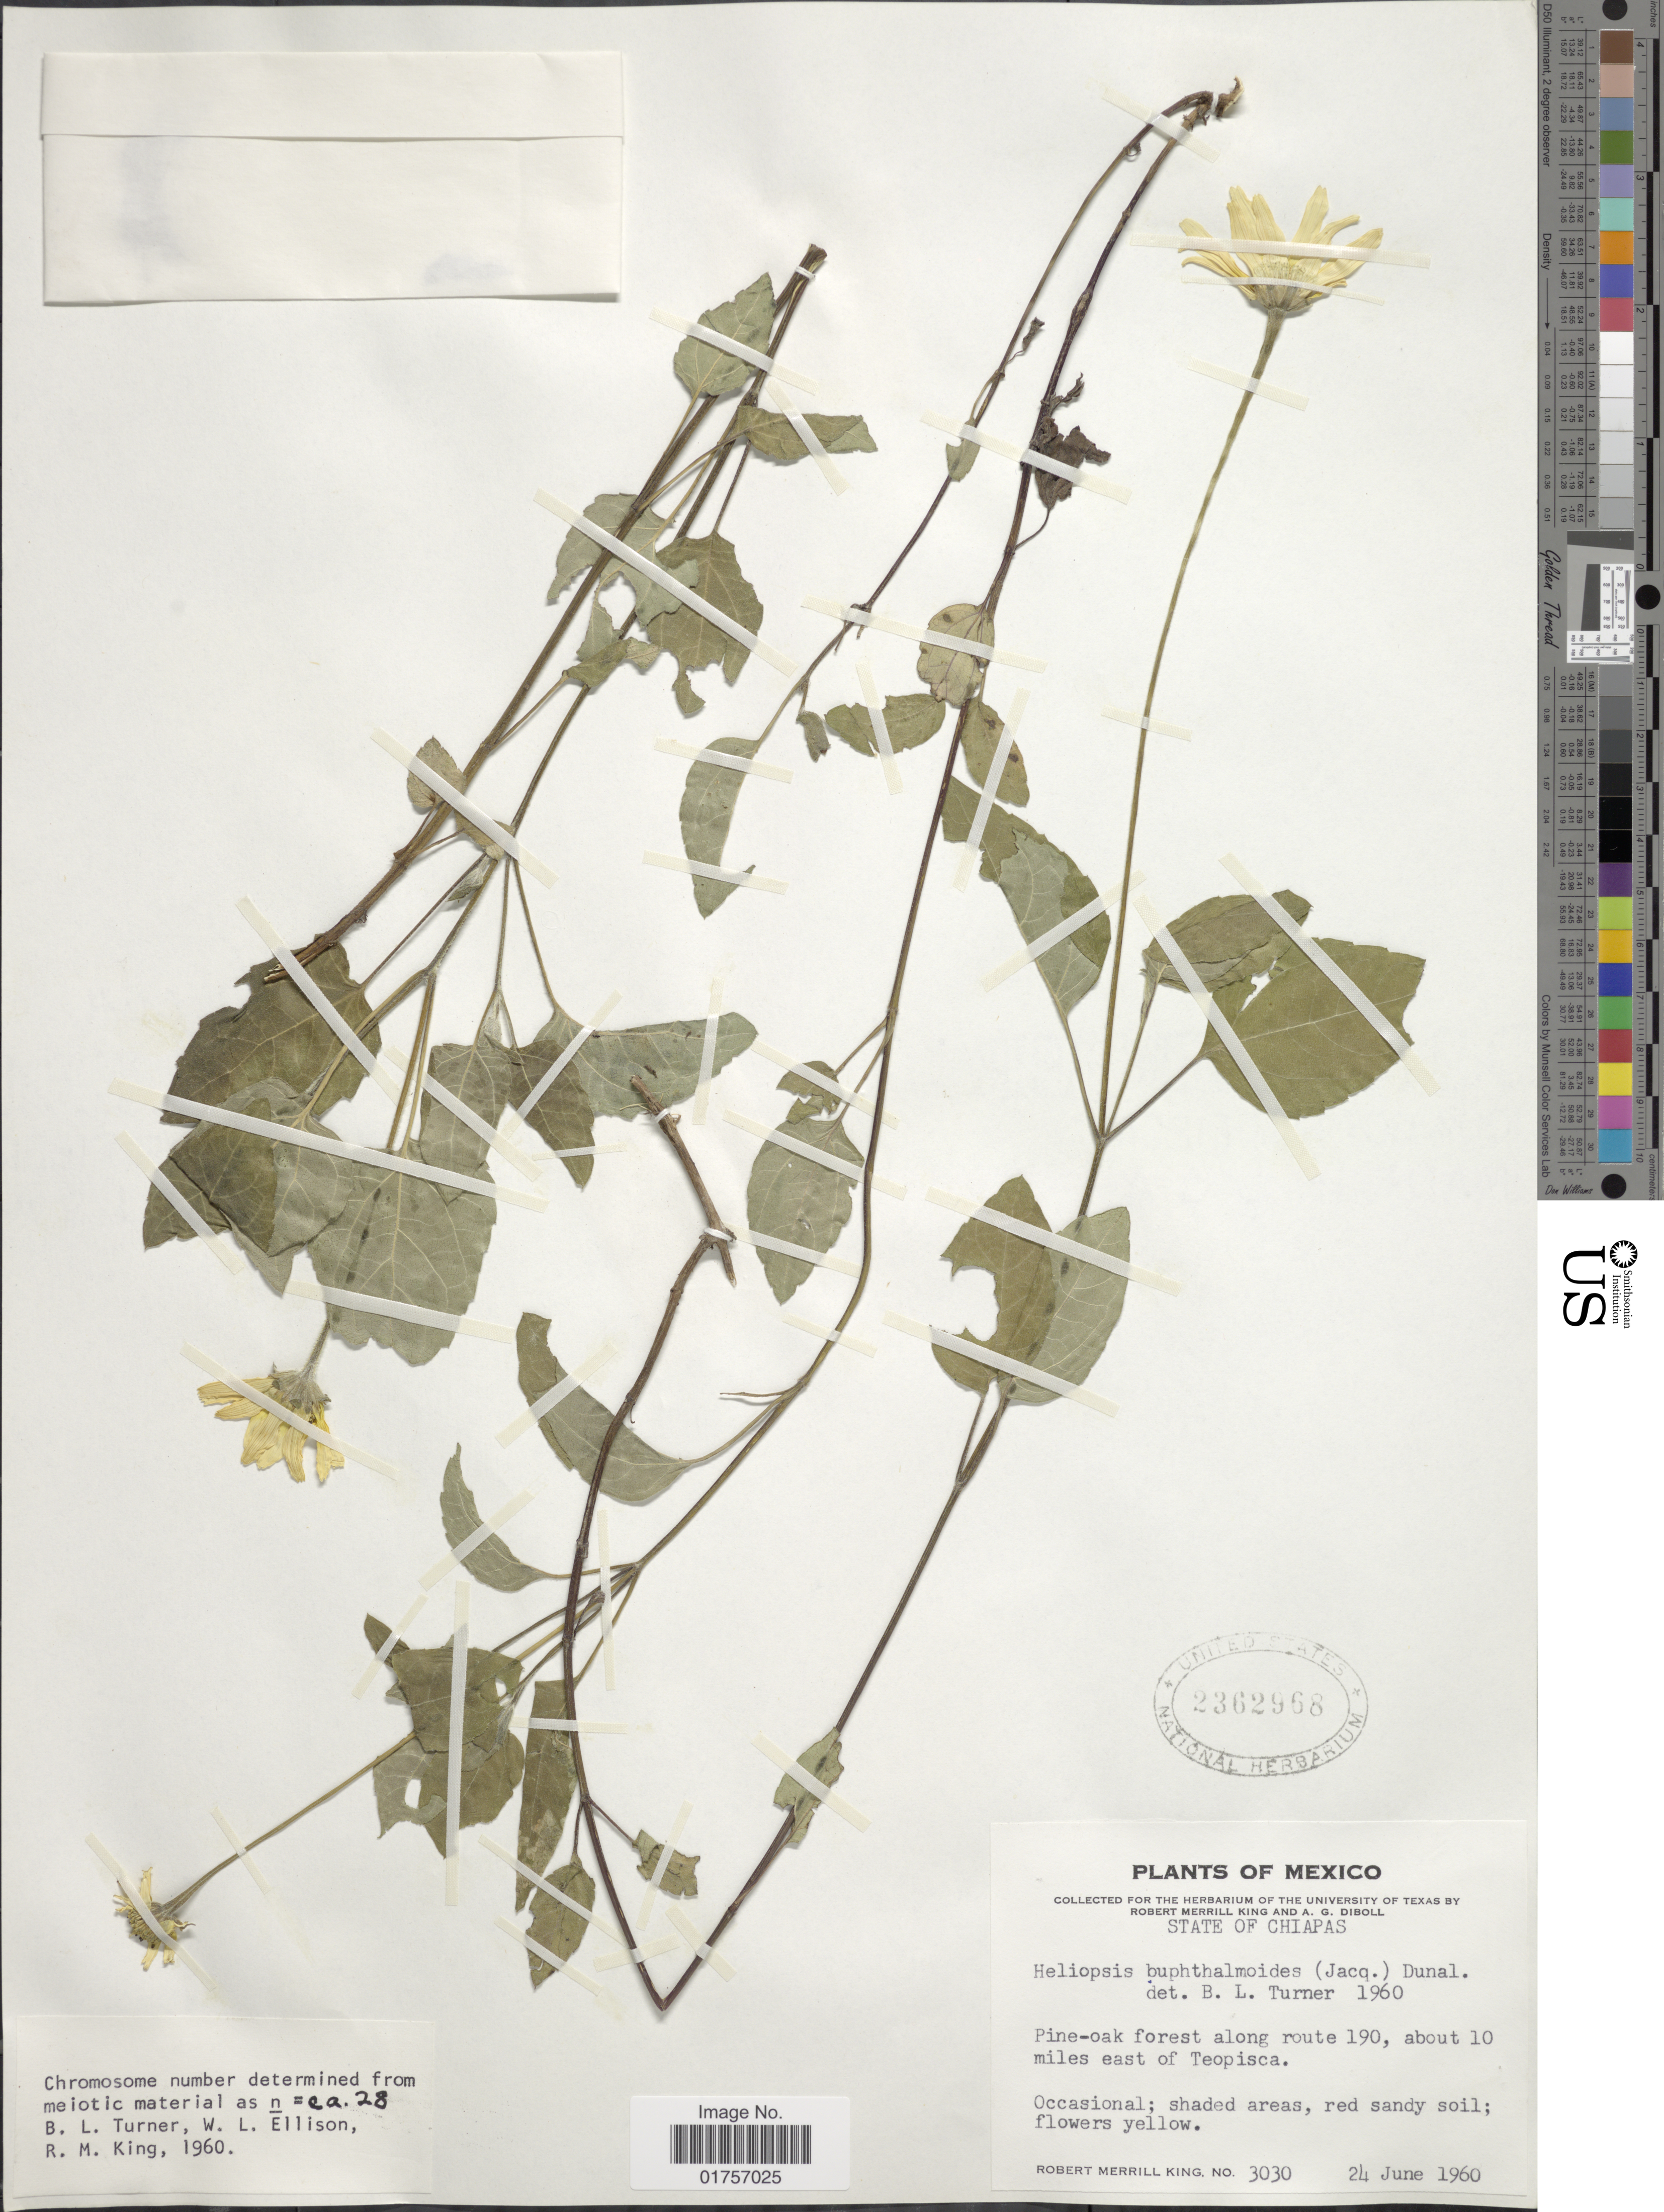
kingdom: Plantae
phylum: Tracheophyta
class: Magnoliopsida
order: Asterales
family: Asteraceae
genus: Heliopsis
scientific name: Heliopsis buphthalmoides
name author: (Jacq.) Dunal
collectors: R. M. King & A. Diboll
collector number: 3030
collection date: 1960-06-24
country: Mexico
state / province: Chiapas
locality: Along Route 190, about 10 miles east of Teopisca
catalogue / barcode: US 2362968